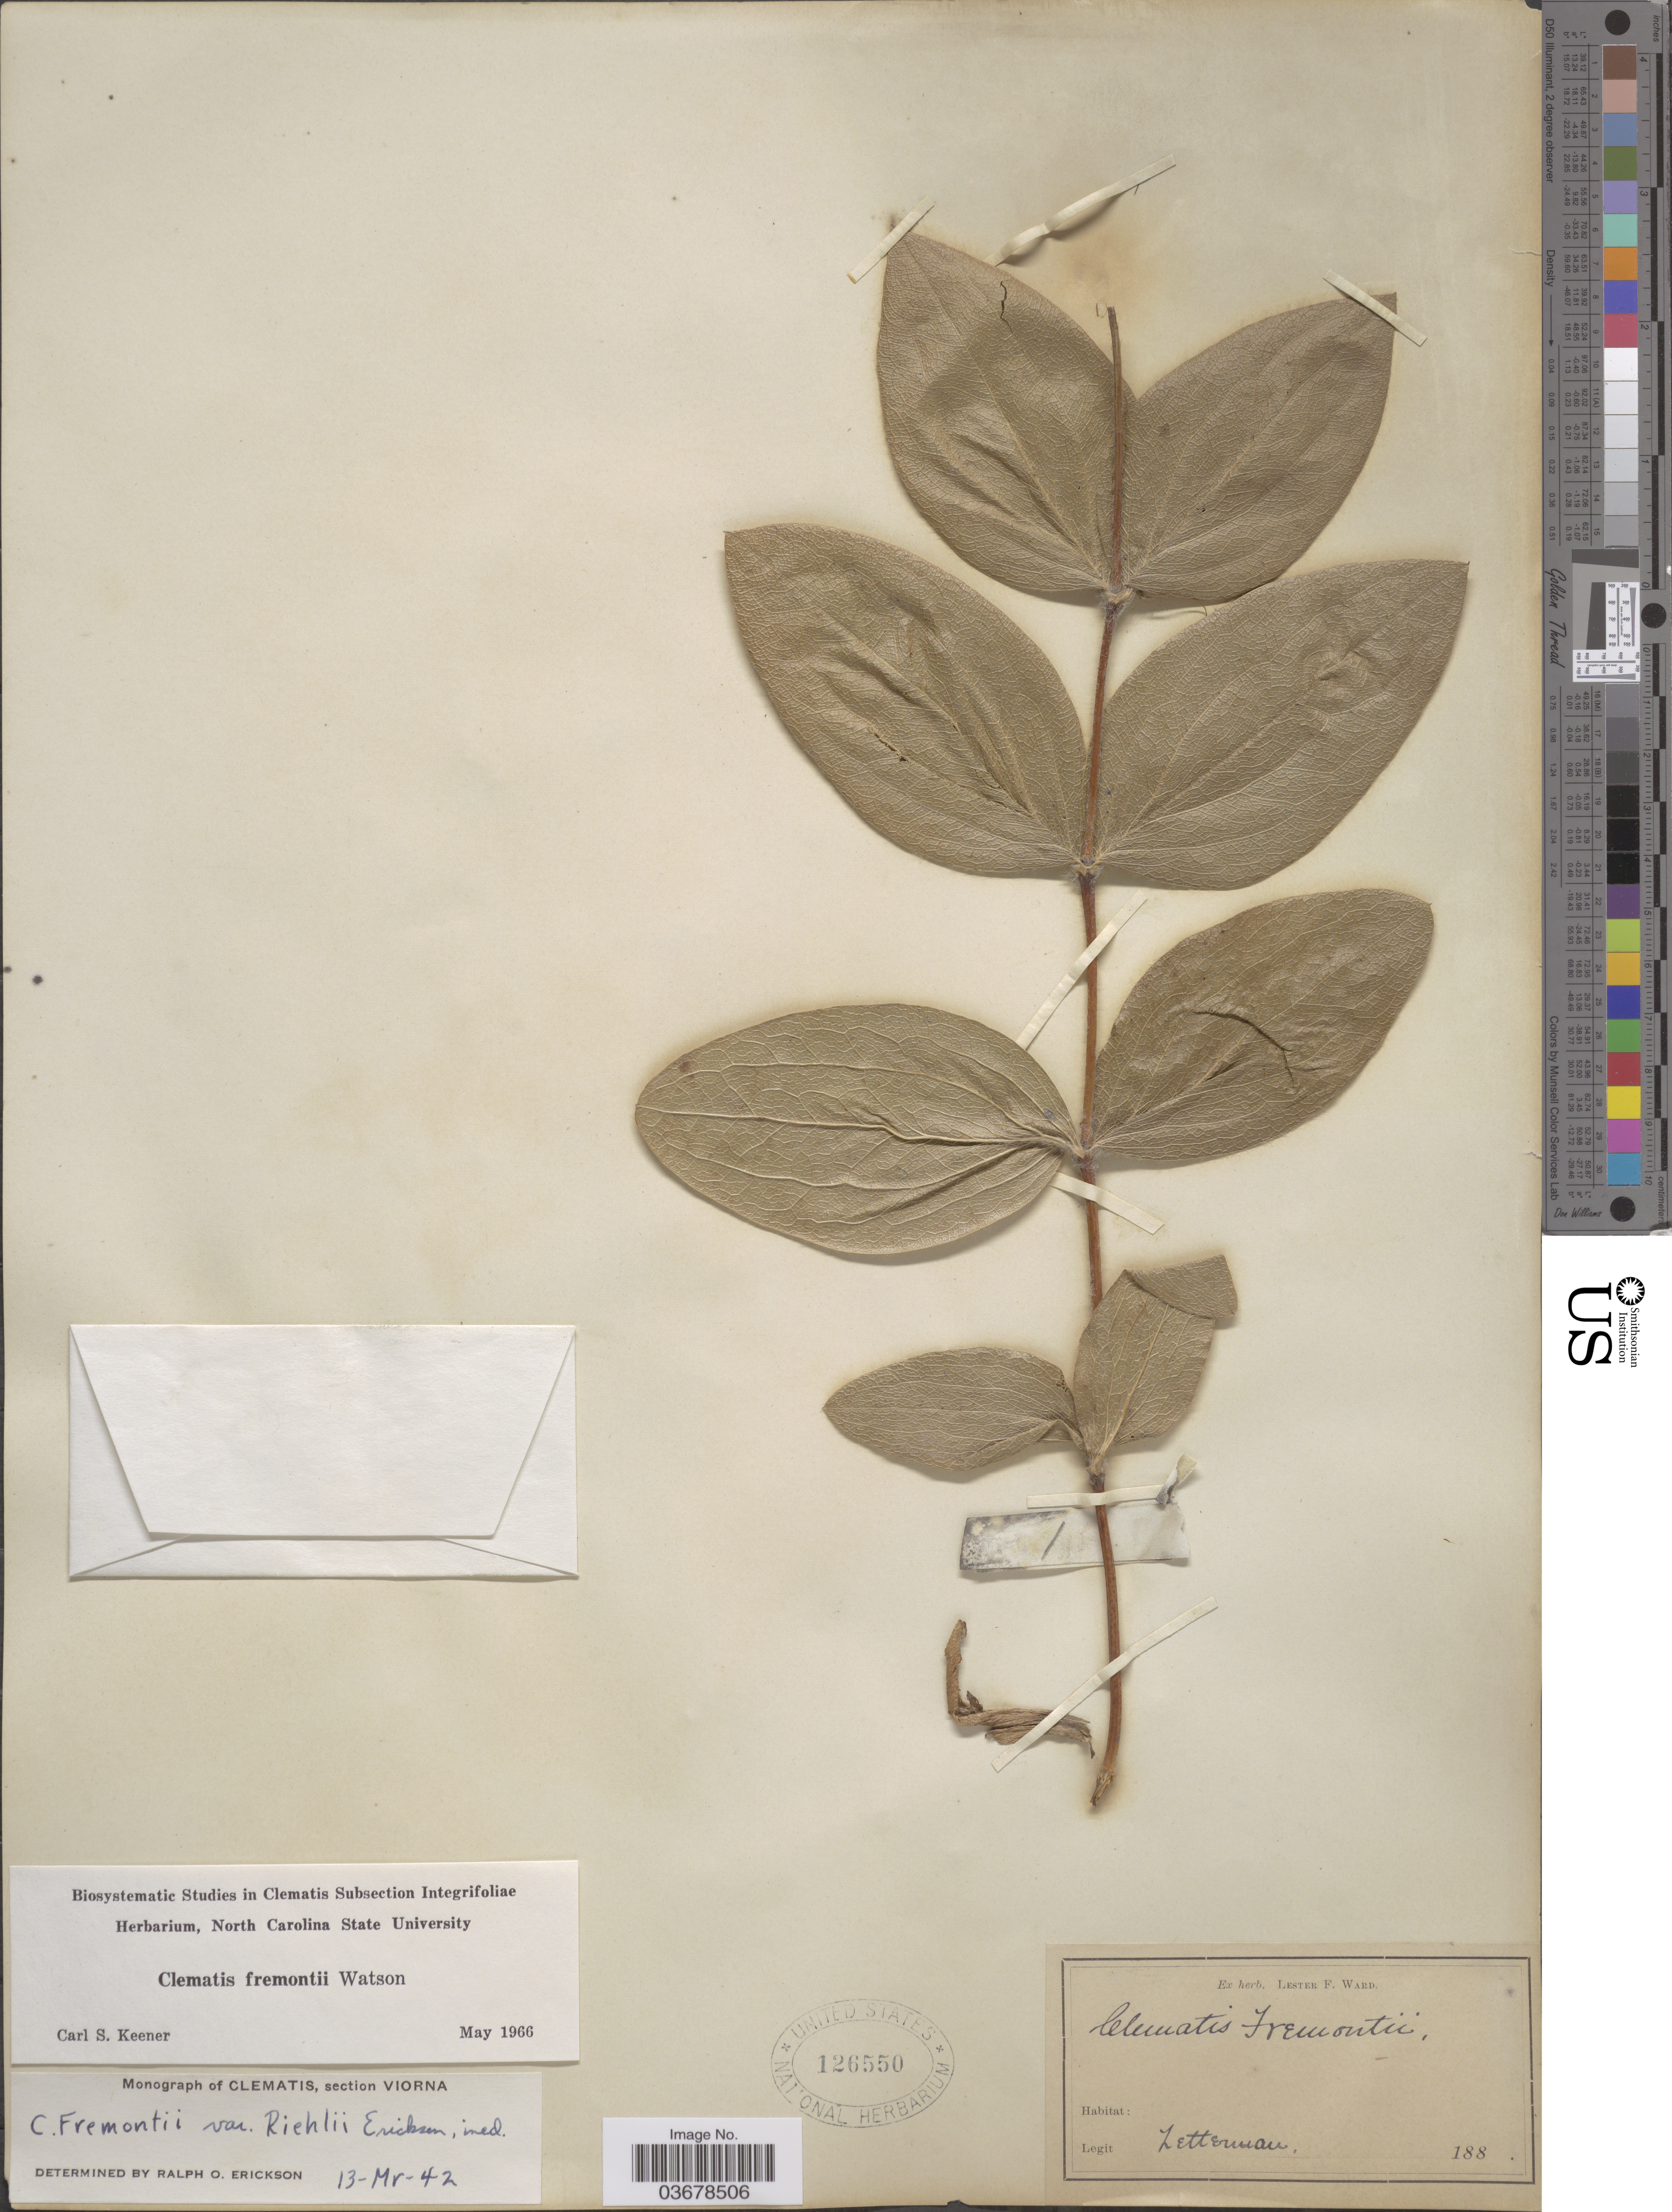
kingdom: Plantae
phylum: Tracheophyta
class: Magnoliopsida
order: Ranunculales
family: Ranunculaceae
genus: Clematis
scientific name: Clematis viorna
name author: L.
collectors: Letterman, --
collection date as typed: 188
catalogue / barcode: US 126550